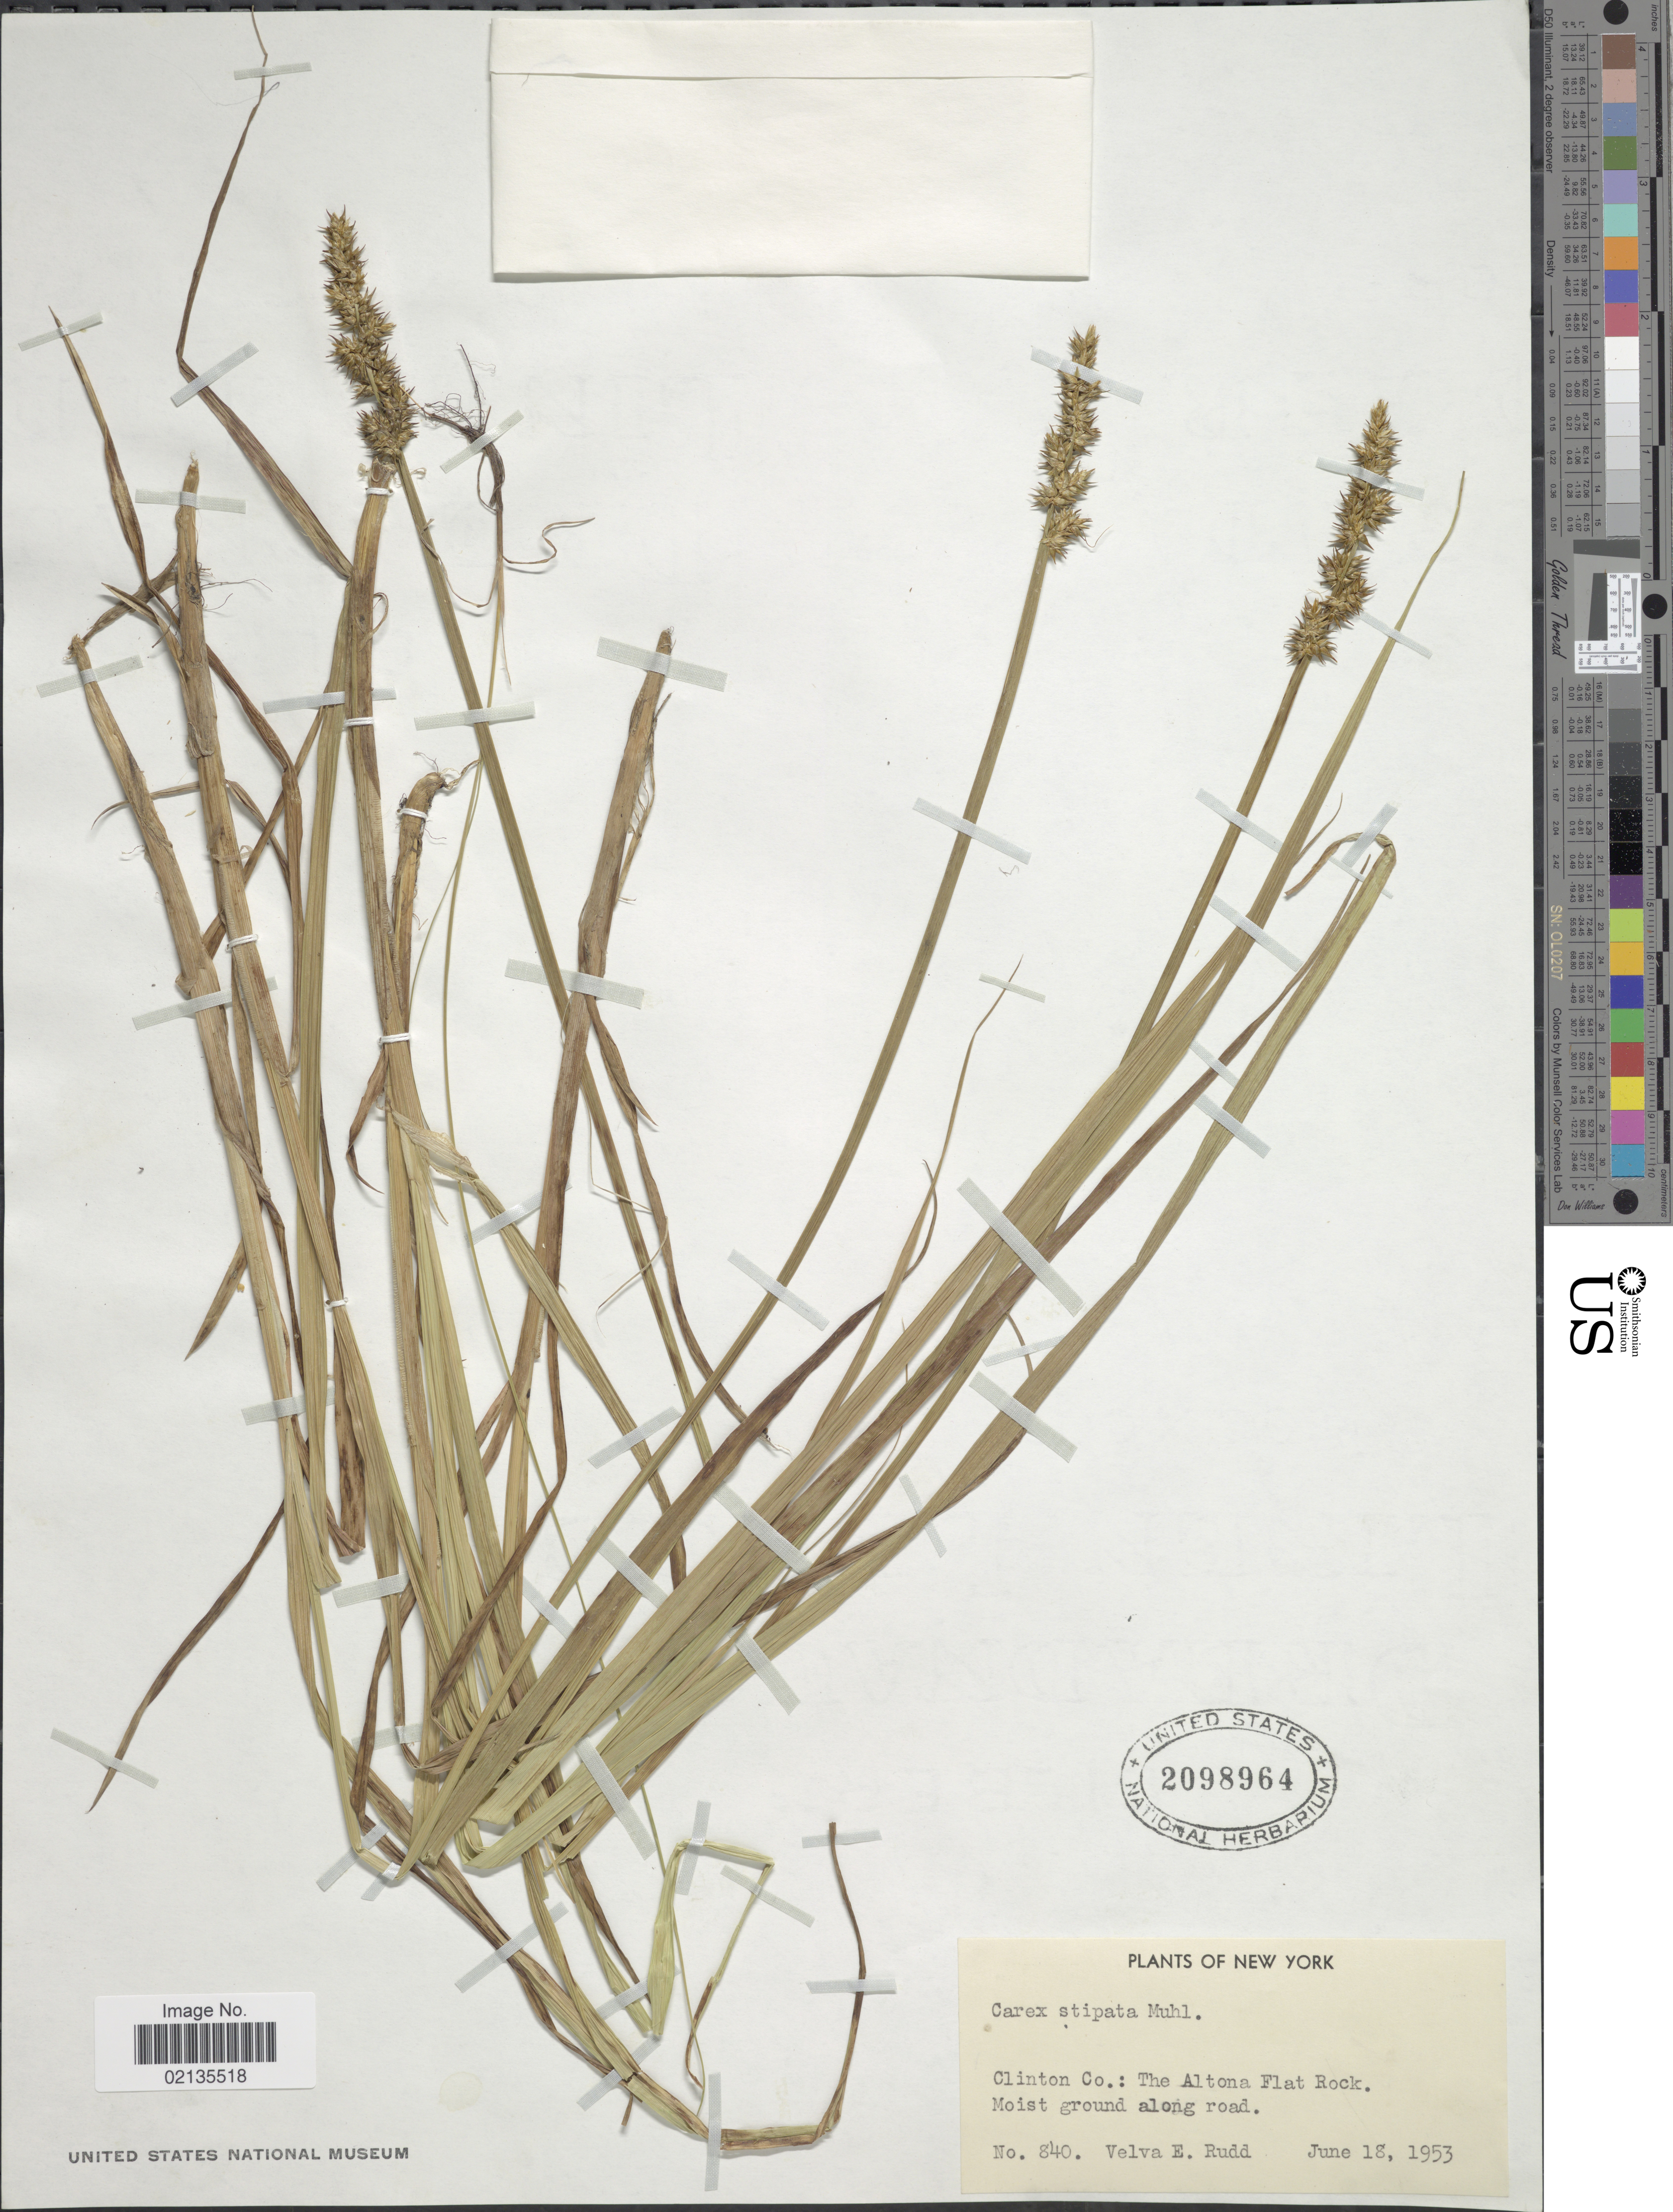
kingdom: Plantae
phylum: Tracheophyta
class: Liliopsida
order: Poales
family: Cyperaceae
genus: Carex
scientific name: Carex stipata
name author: Muhl. ex Willd.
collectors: V. E. Rudd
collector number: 840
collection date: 1953-06-18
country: United States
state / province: New York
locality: Clinton Co.: the Altona Flat Rock, moist ground along road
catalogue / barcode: US 2098964